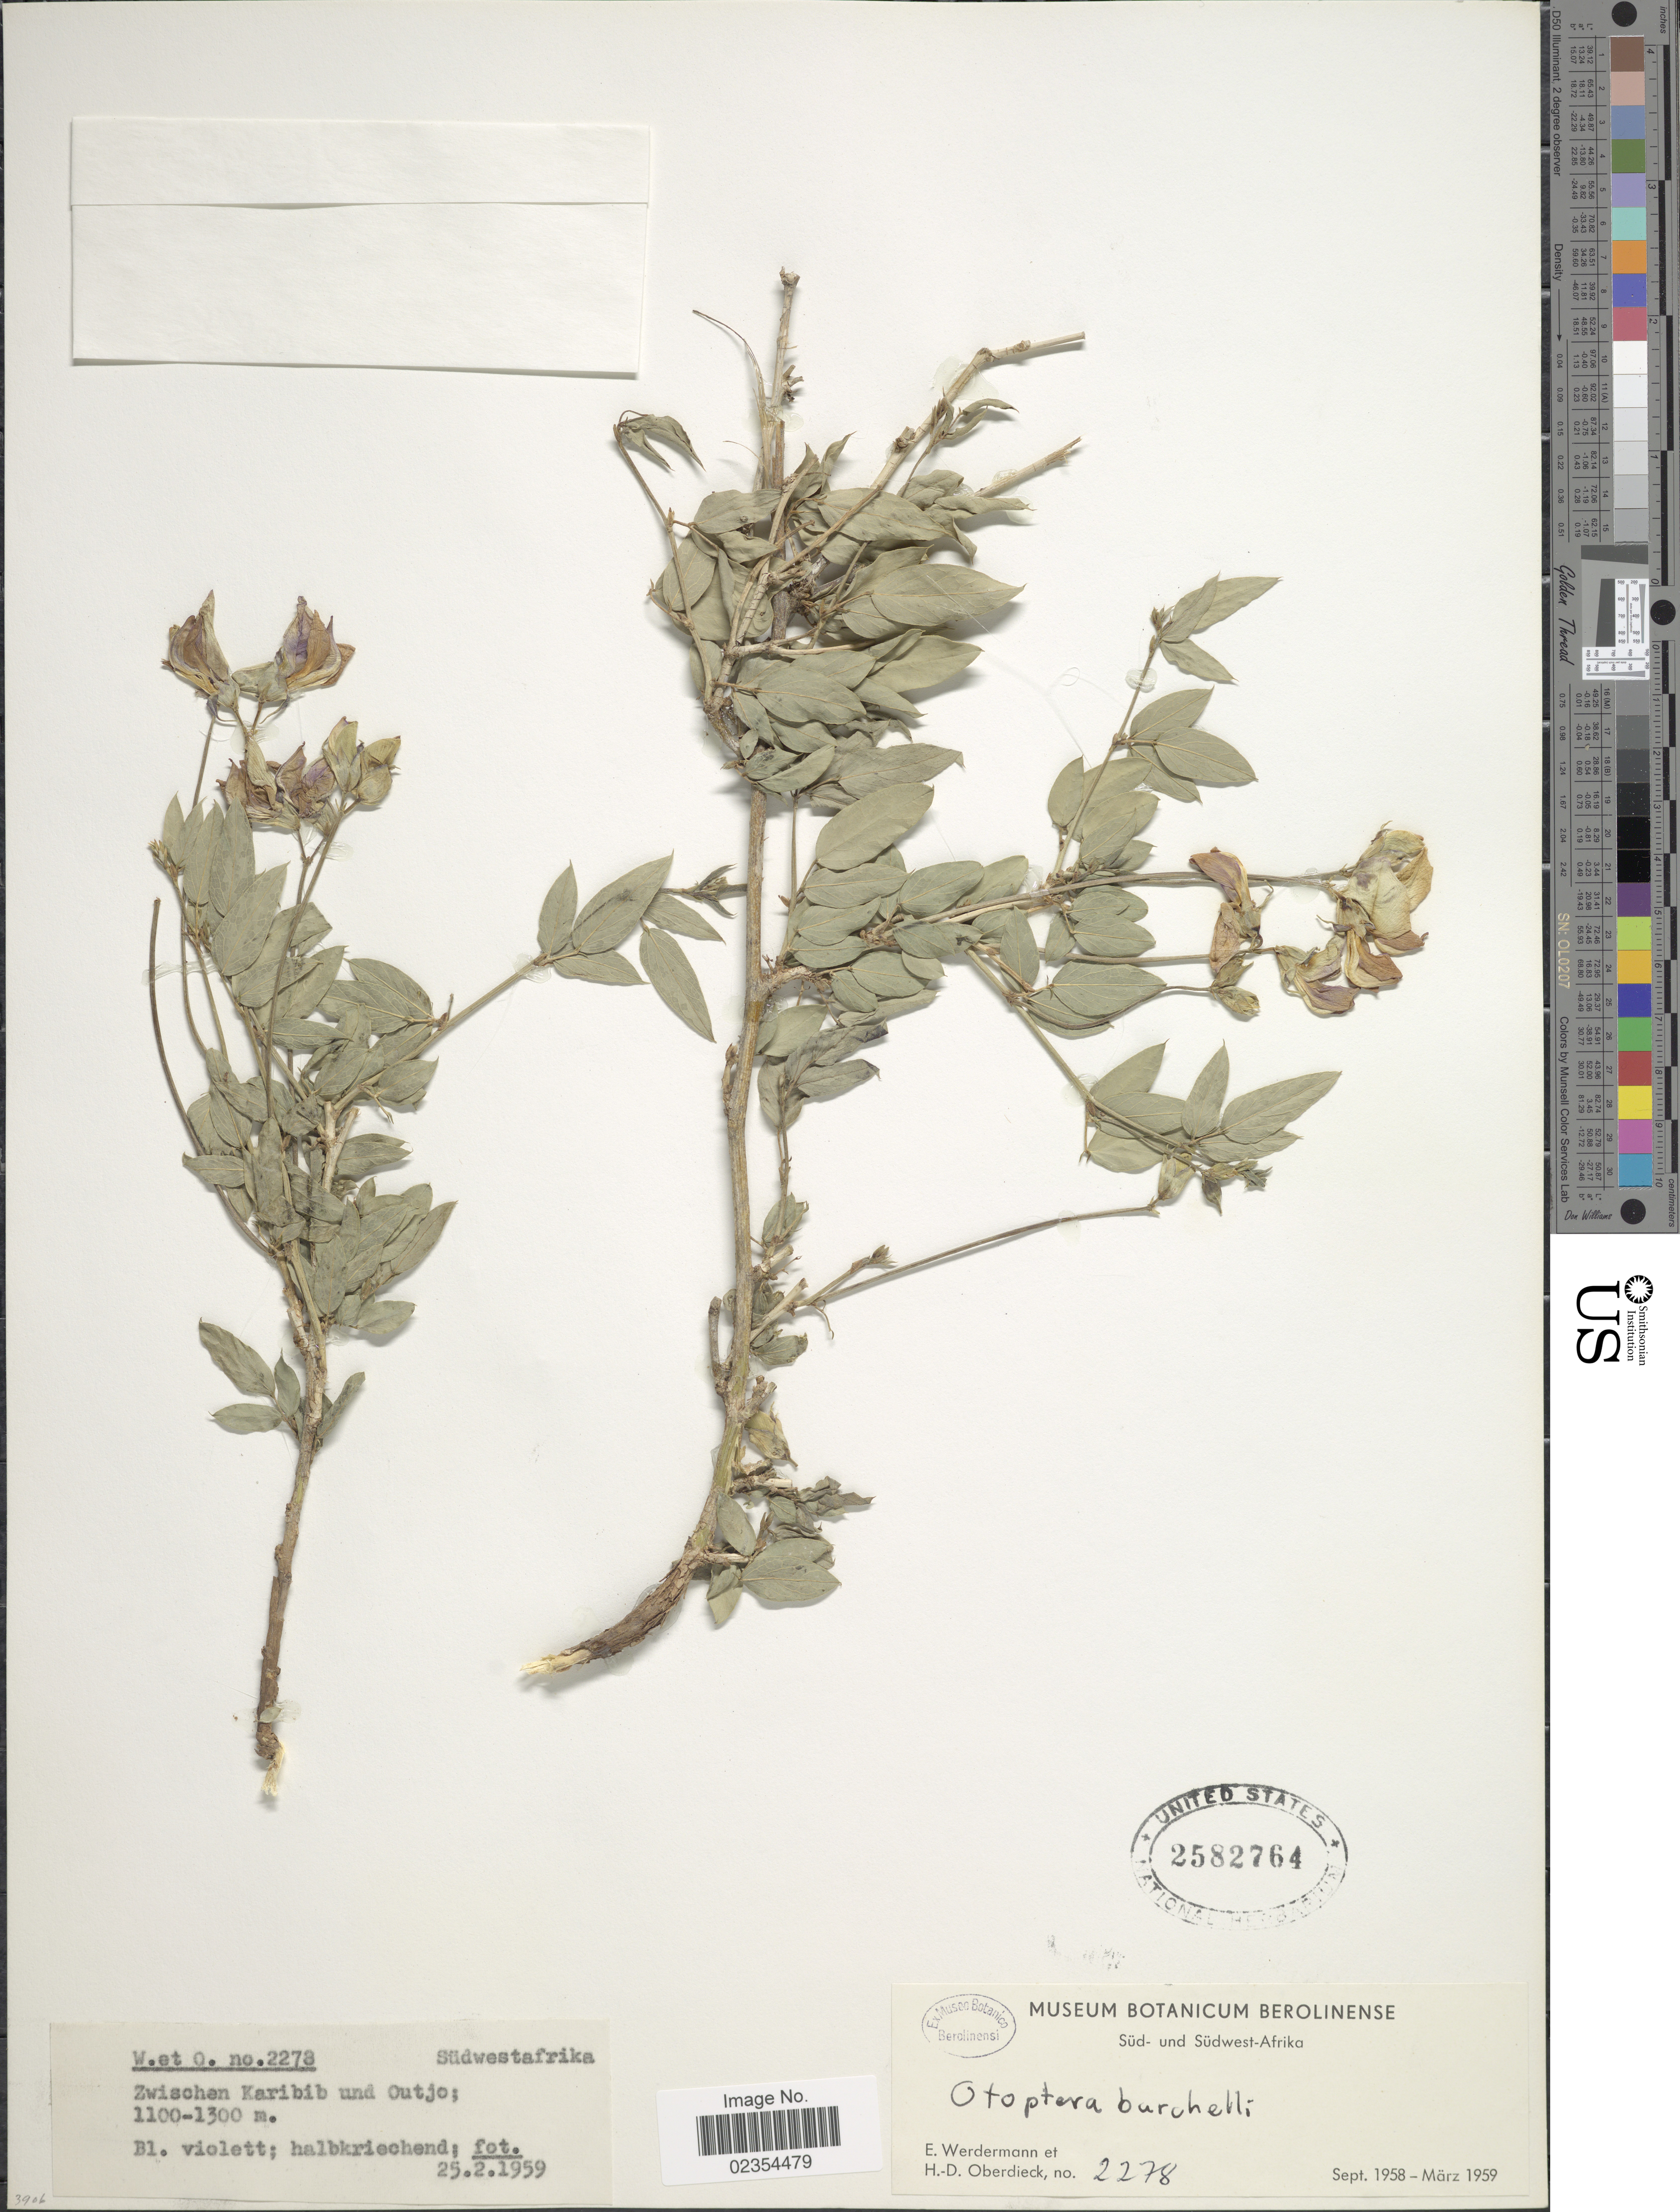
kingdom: Plantae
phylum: Tracheophyta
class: Magnoliopsida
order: Fabales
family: Fabaceae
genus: Otoptera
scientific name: Otoptera burchellii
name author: DC.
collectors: E. Werdermann & H. Oberdieck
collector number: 2278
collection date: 1959-02-25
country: Namibia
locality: Südwestafrika, Zwischen Karibib und Outjo.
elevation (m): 1100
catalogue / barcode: US 2582764